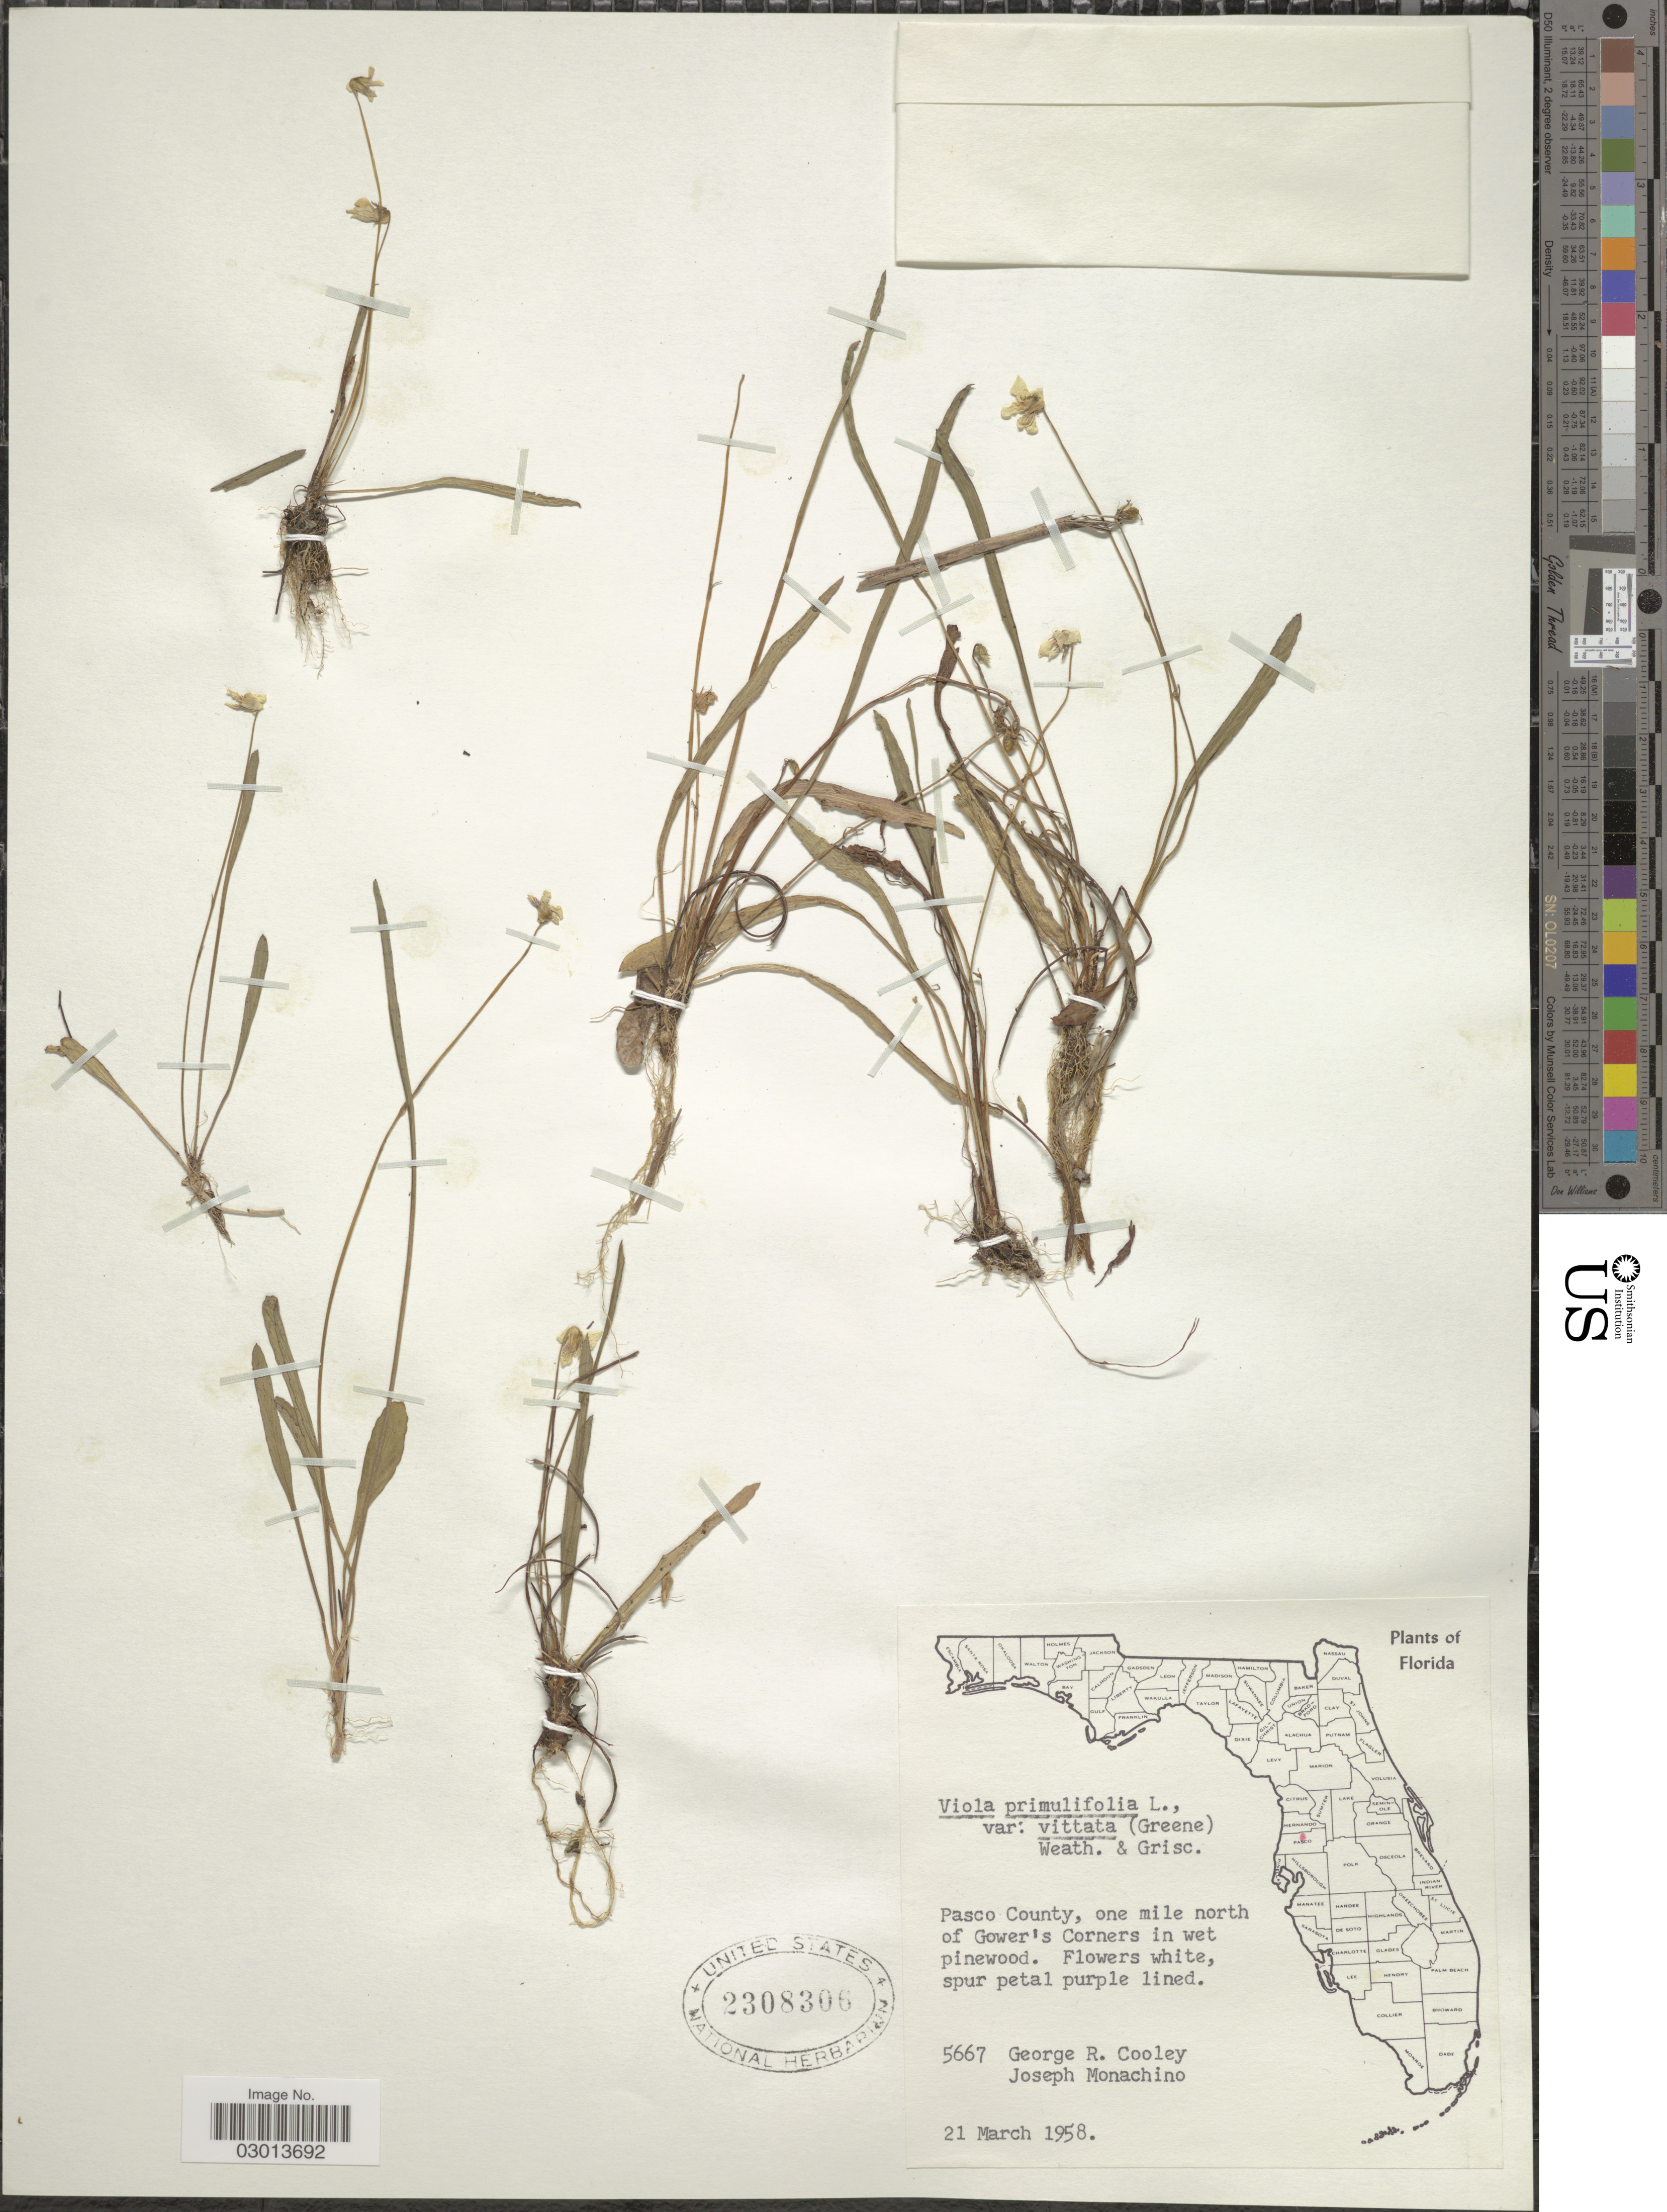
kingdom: Plantae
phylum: Tracheophyta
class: Magnoliopsida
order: Malpighiales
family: Violaceae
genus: Viola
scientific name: Viola primulifolia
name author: L.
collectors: G. R. Cooley & J. V. Monachino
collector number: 5667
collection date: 1958-03-21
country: United States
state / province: Florida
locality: Pasco County, one mile north of Gower's Corners.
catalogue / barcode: US 2308306